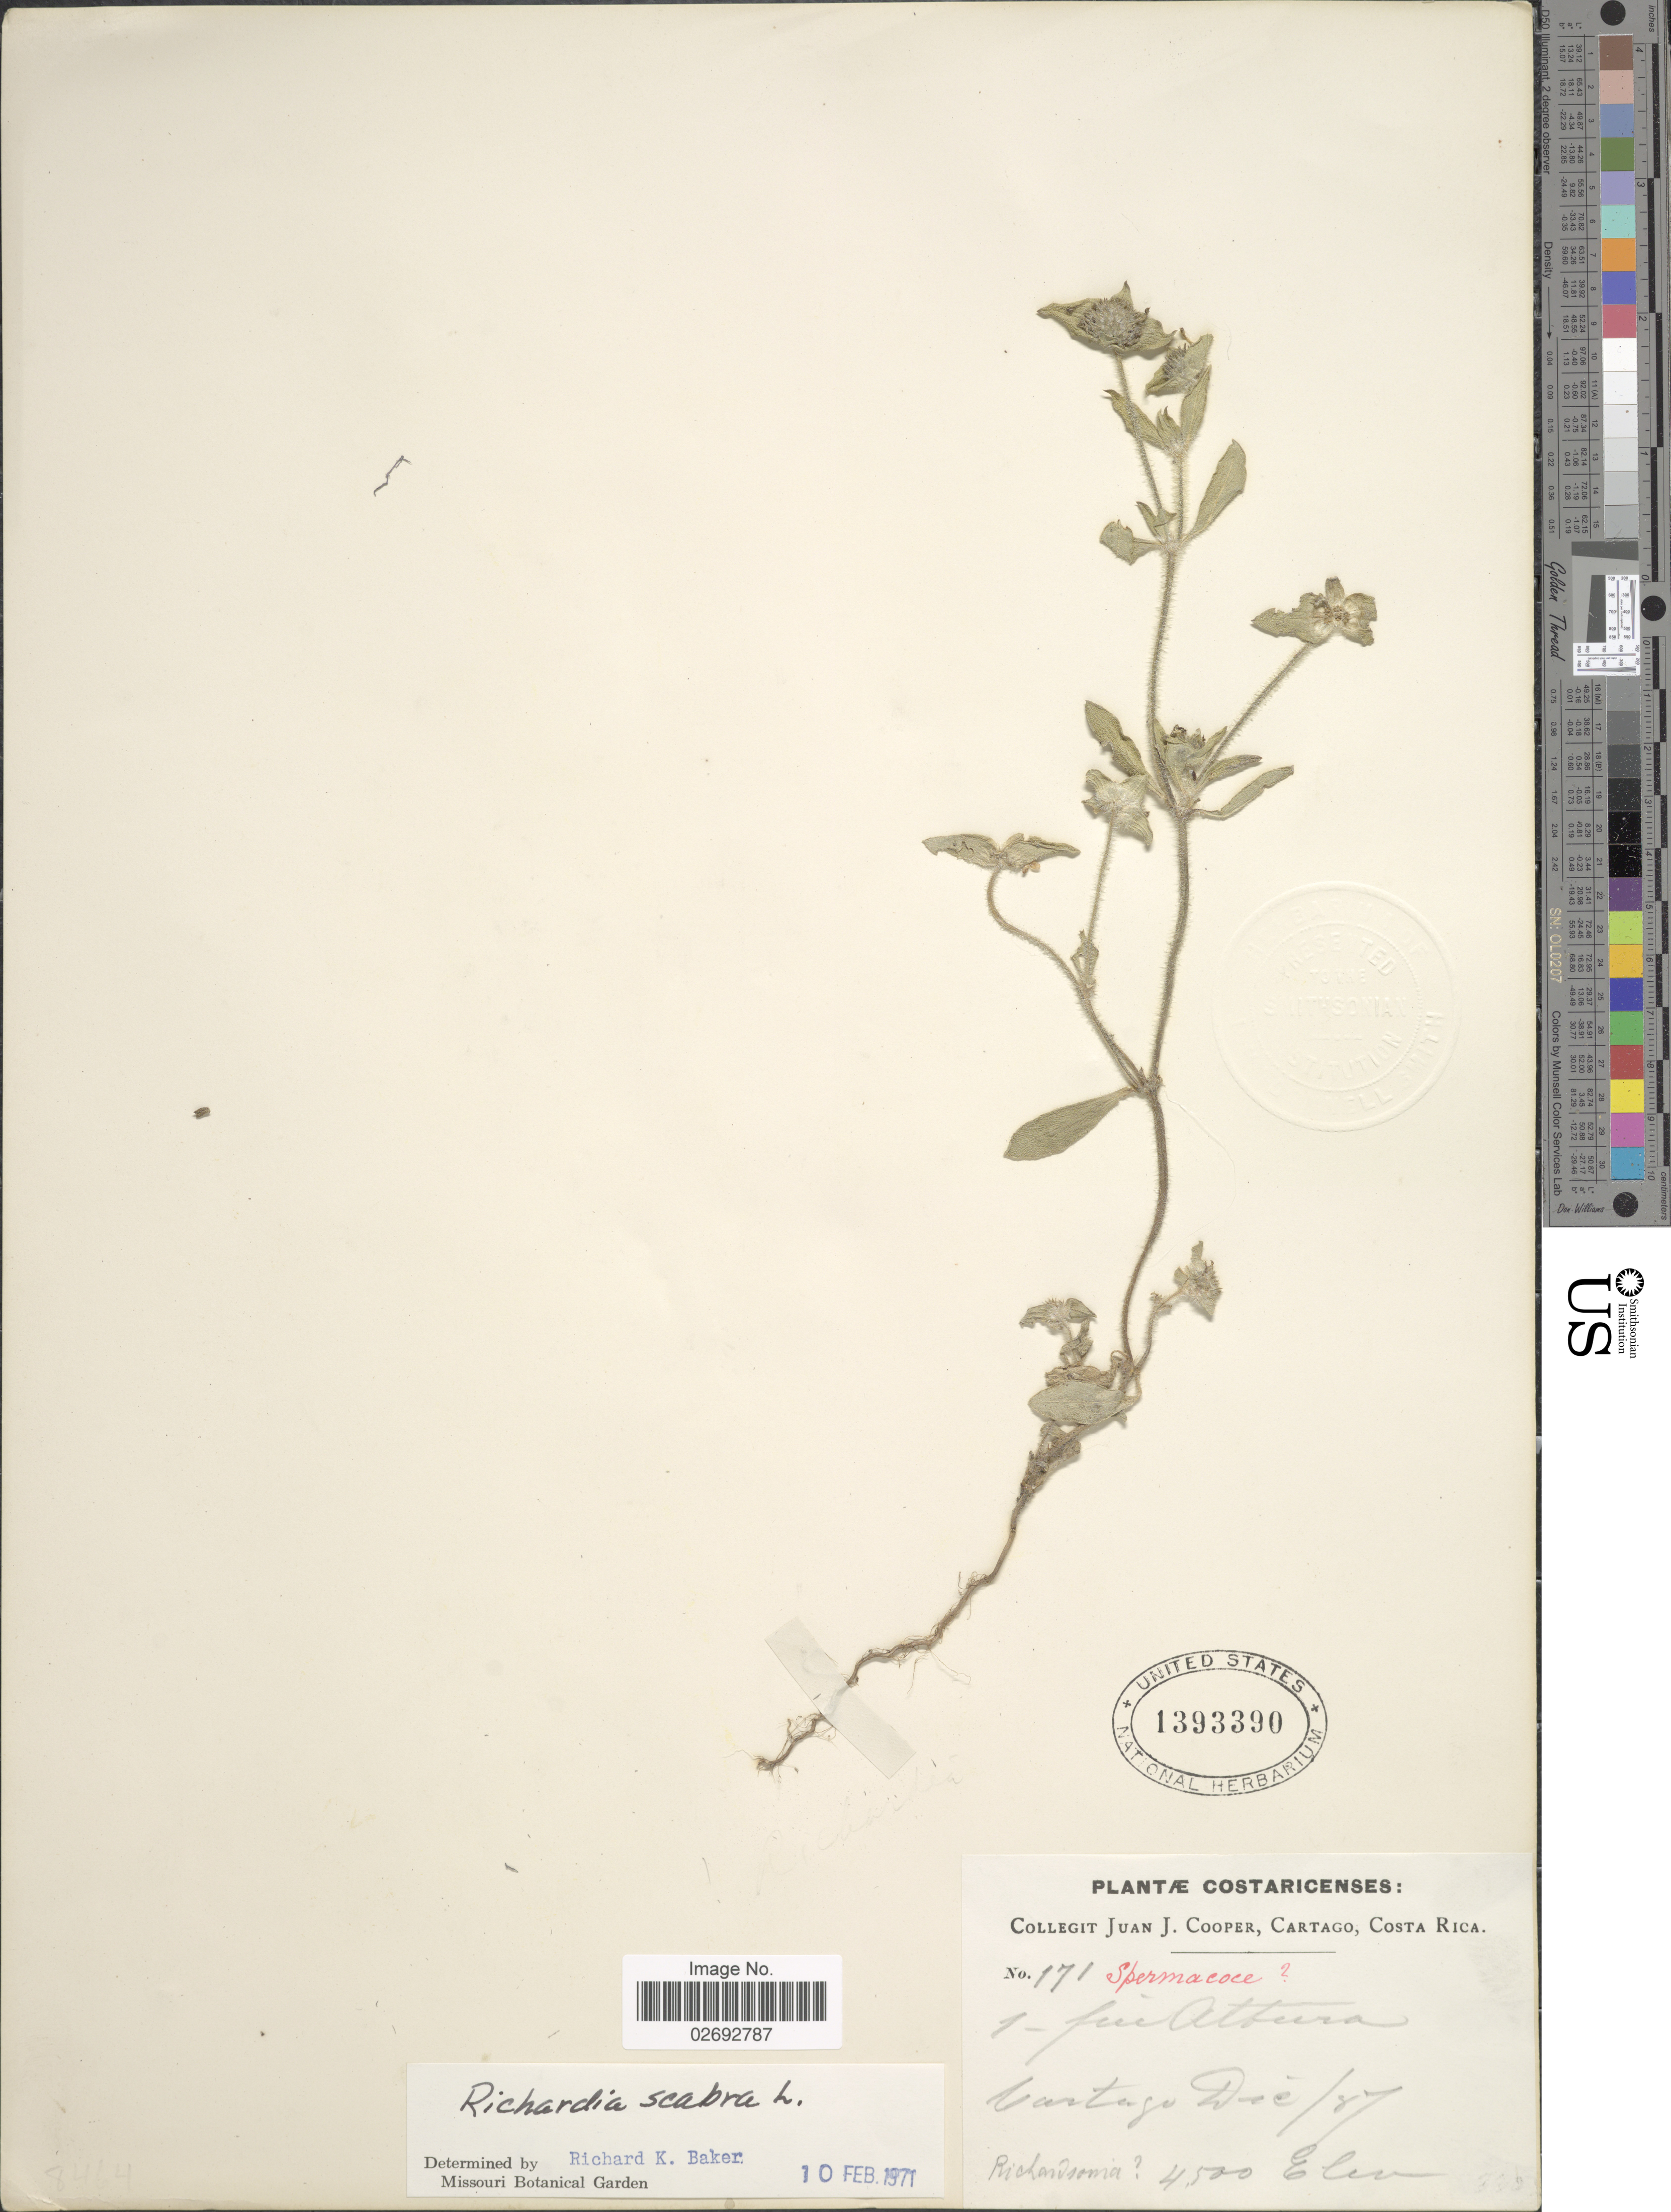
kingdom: Plantae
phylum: Tracheophyta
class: Magnoliopsida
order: Gentianales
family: Rubiaceae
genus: Richardia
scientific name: Richardia scabra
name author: L.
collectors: J. J. Cooper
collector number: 171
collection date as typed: Transcribed d/m/y: /12/87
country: Costa Rica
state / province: Cartago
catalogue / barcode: US 1393390